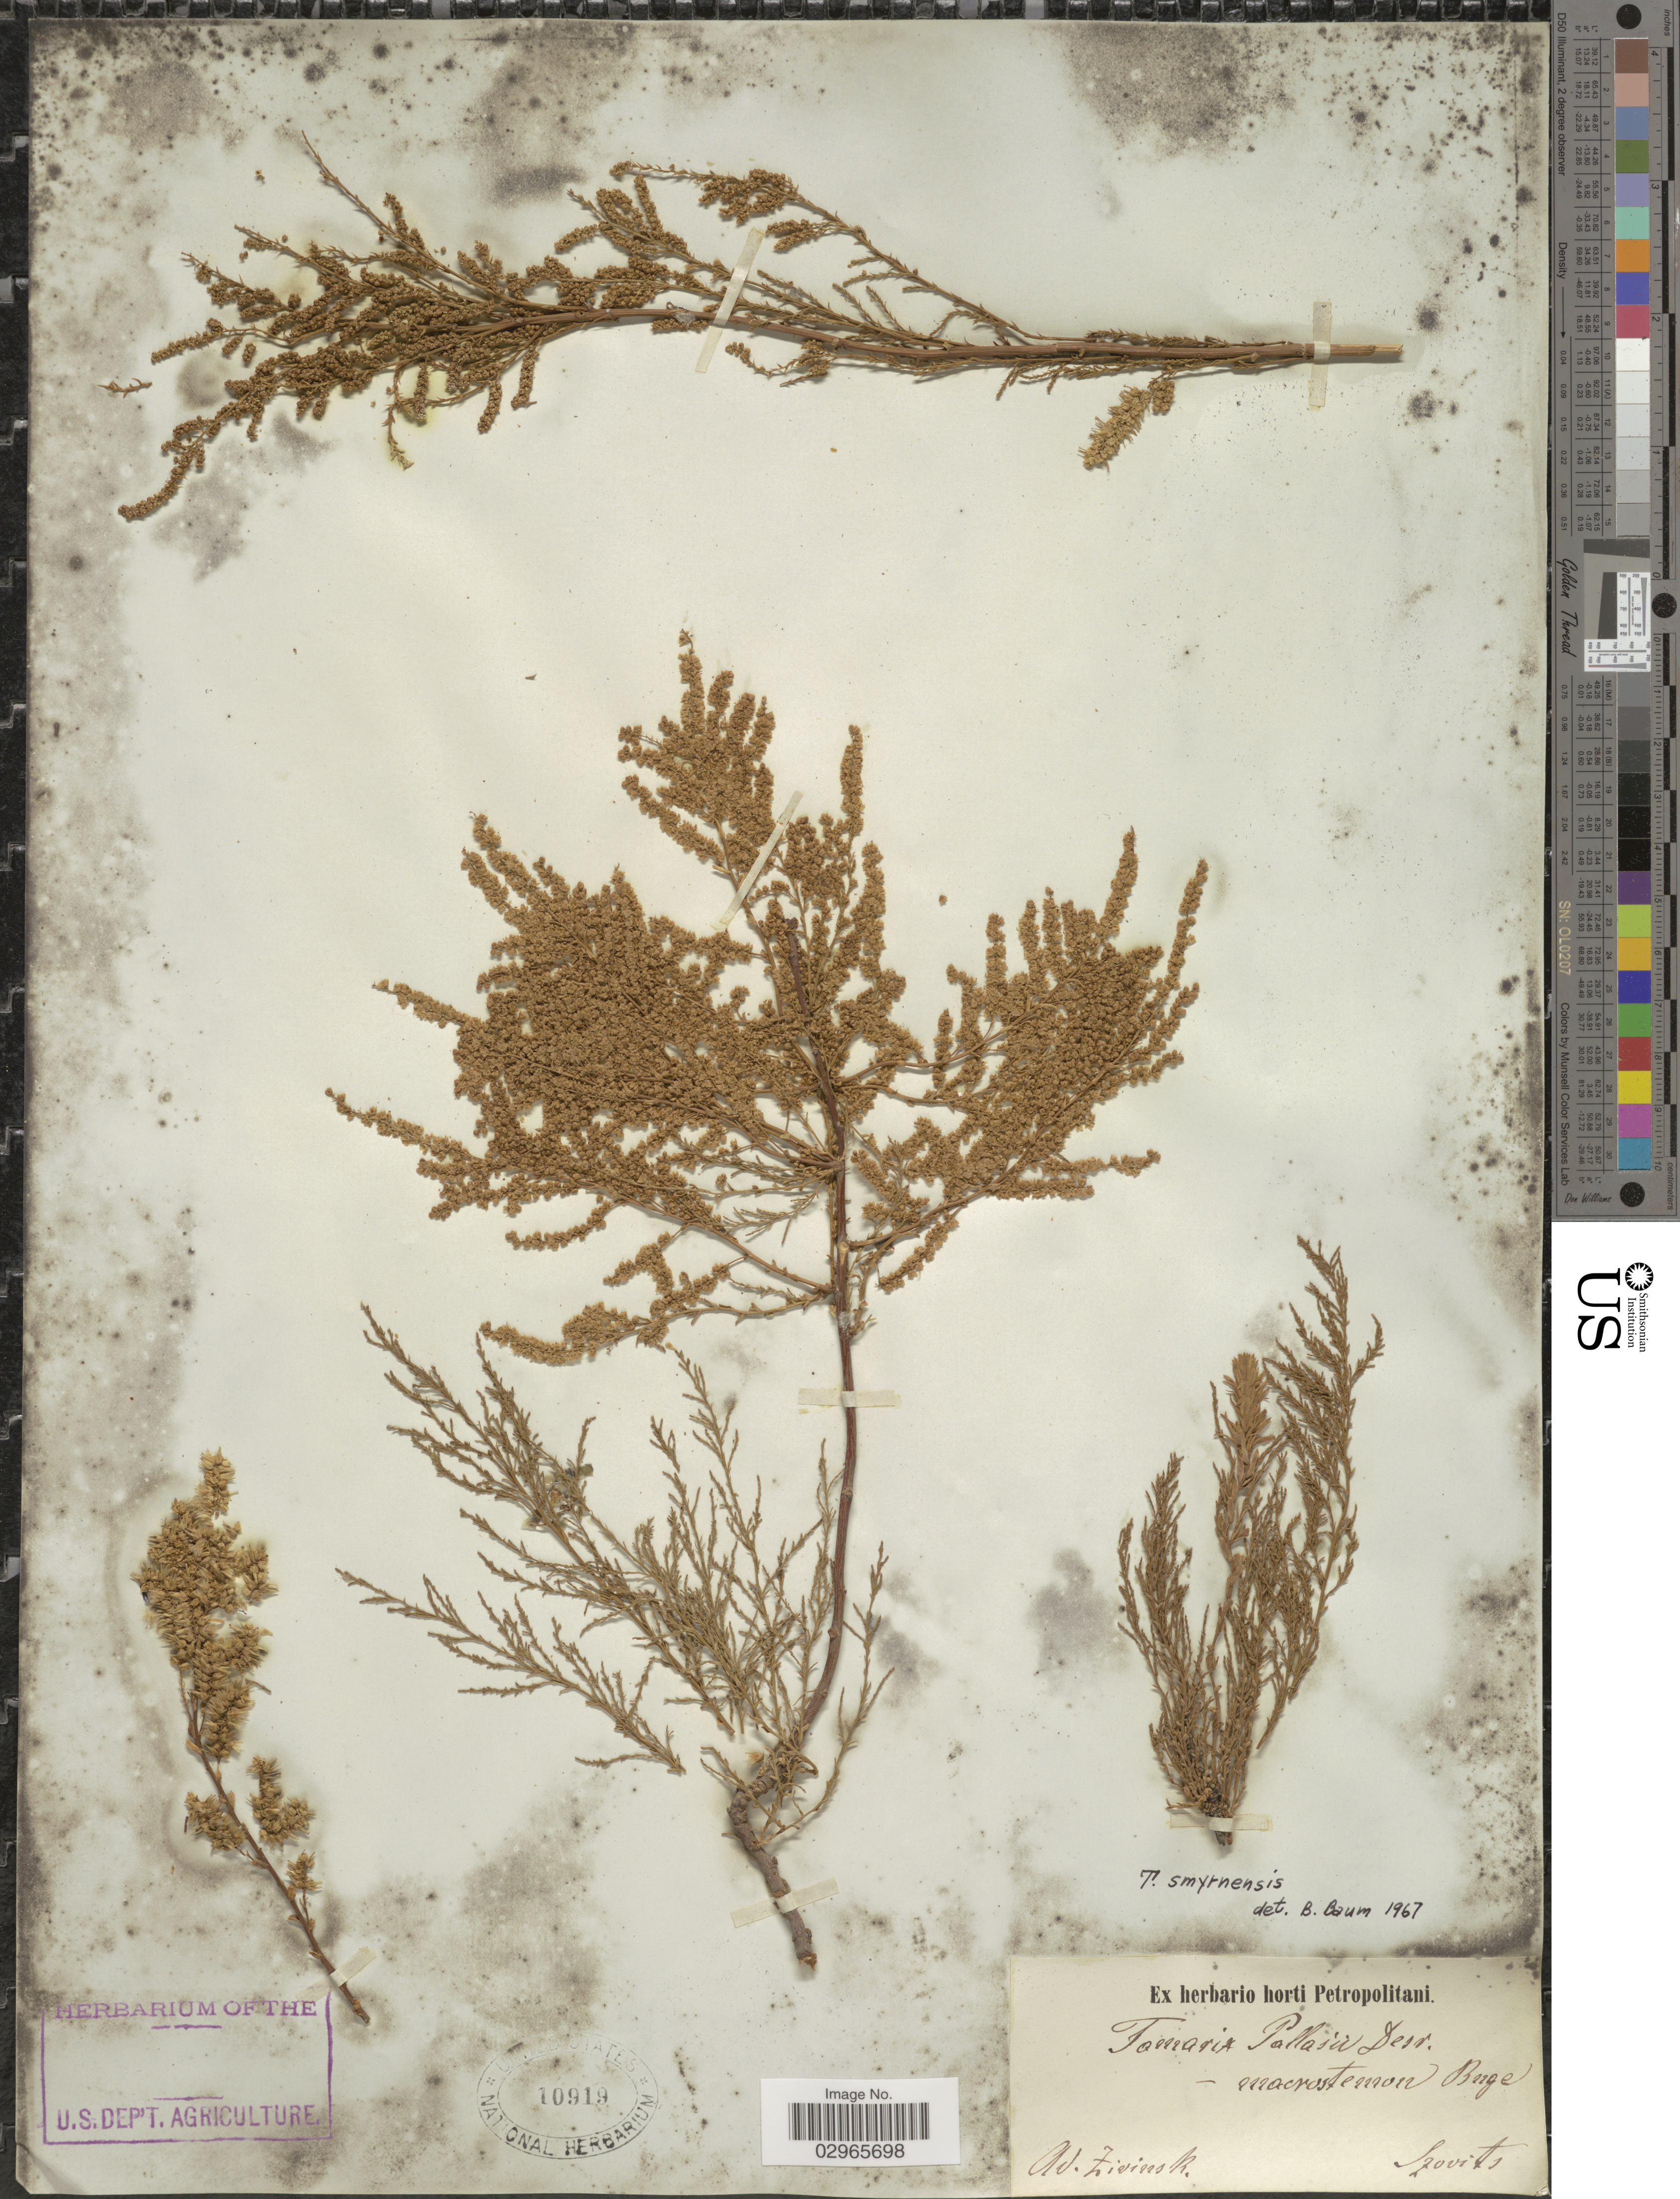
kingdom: Plantae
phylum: Tracheophyta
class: Magnoliopsida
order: Caryophyllales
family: Tamaricaceae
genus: Tamarix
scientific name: Tamarix pallasii var. macrostemon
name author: Bunge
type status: Syntype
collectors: J. Szovits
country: Turkey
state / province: Kars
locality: Ad Zivinsk [Ziwinsk, Zivin, now in prov. Kars, Turkey]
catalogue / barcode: US 10919